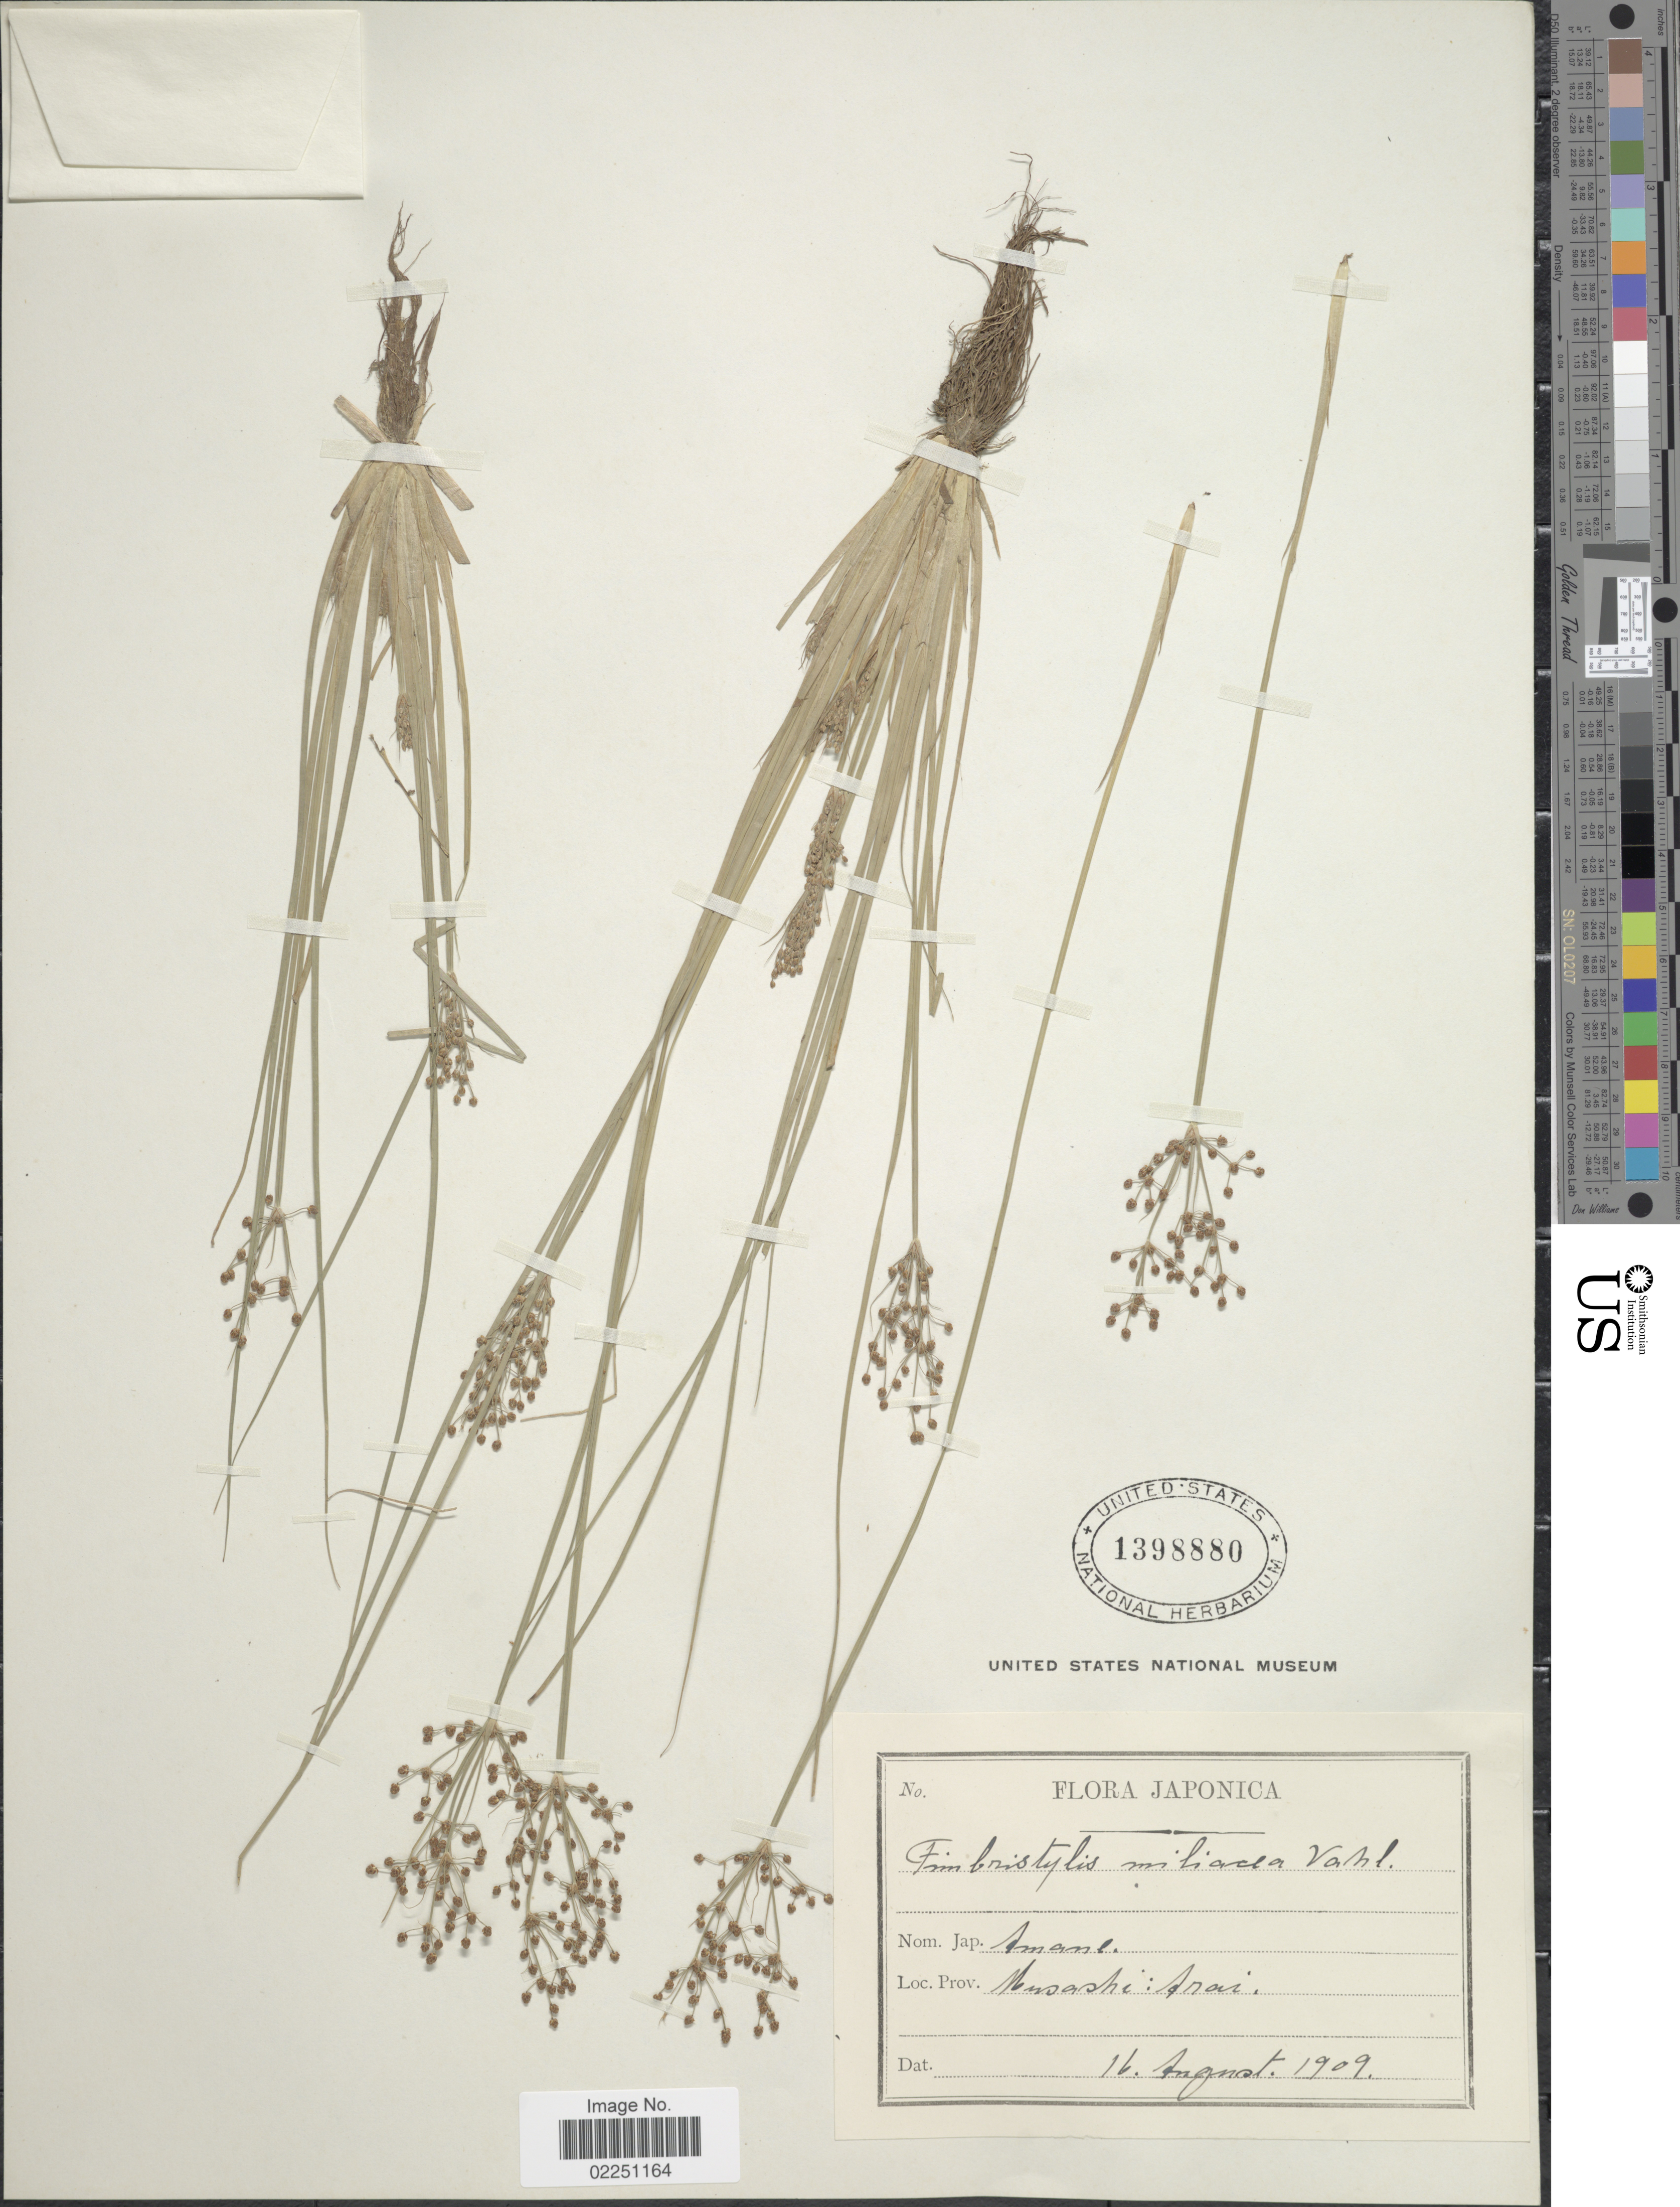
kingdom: Plantae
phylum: Tracheophyta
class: Liliopsida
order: Poales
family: Cyperaceae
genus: Fimbristylis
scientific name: Fimbristylis littoralis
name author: Gaudich.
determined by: Strong, M. T., (US), Smithsonian Institution - National Museum of Natural History (UNITED STATES)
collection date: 1909-08-16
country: Japan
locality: Mushasi: Arai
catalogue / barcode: US 1398880